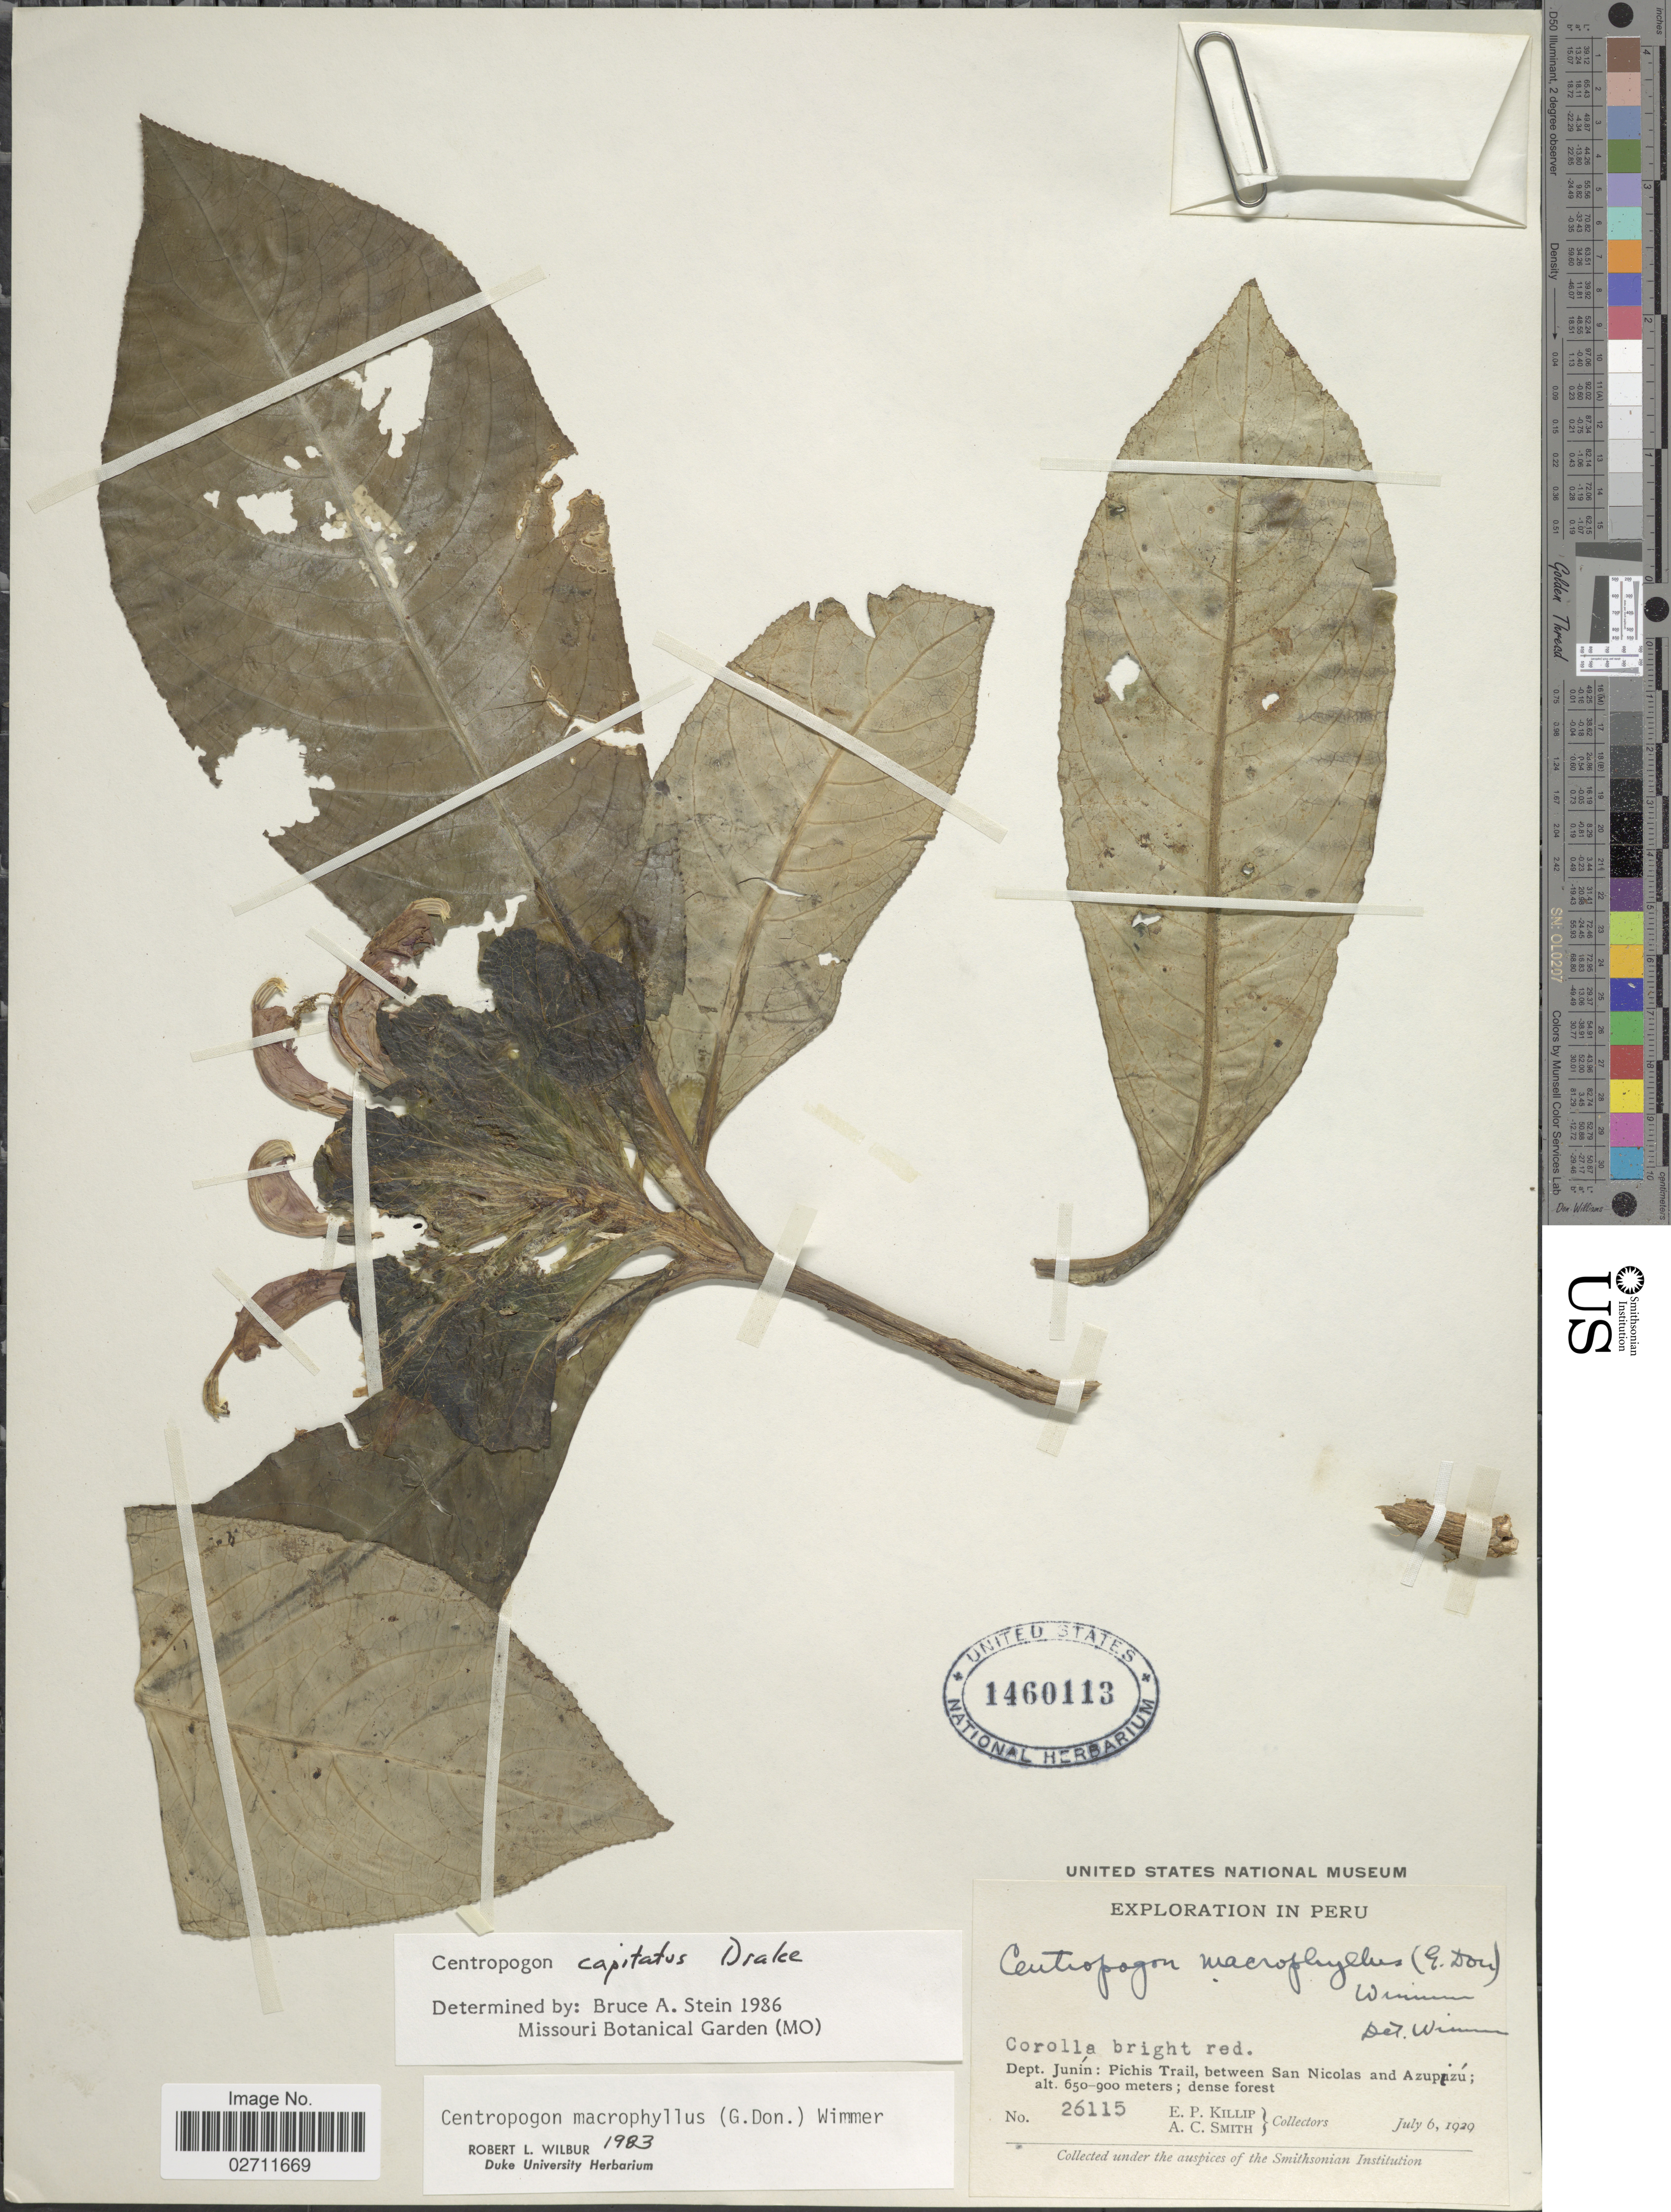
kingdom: Plantae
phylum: Tracheophyta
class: Magnoliopsida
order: Asterales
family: Campanulaceae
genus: Centropogon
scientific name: Centropogon capitatus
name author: Drake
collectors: E. P. Killip & A. C. Smith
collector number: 26115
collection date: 1929-07-06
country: Peru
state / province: Junín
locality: Pichis Trail, Between San Nicolas and Azupizu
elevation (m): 650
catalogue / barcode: US 1460113